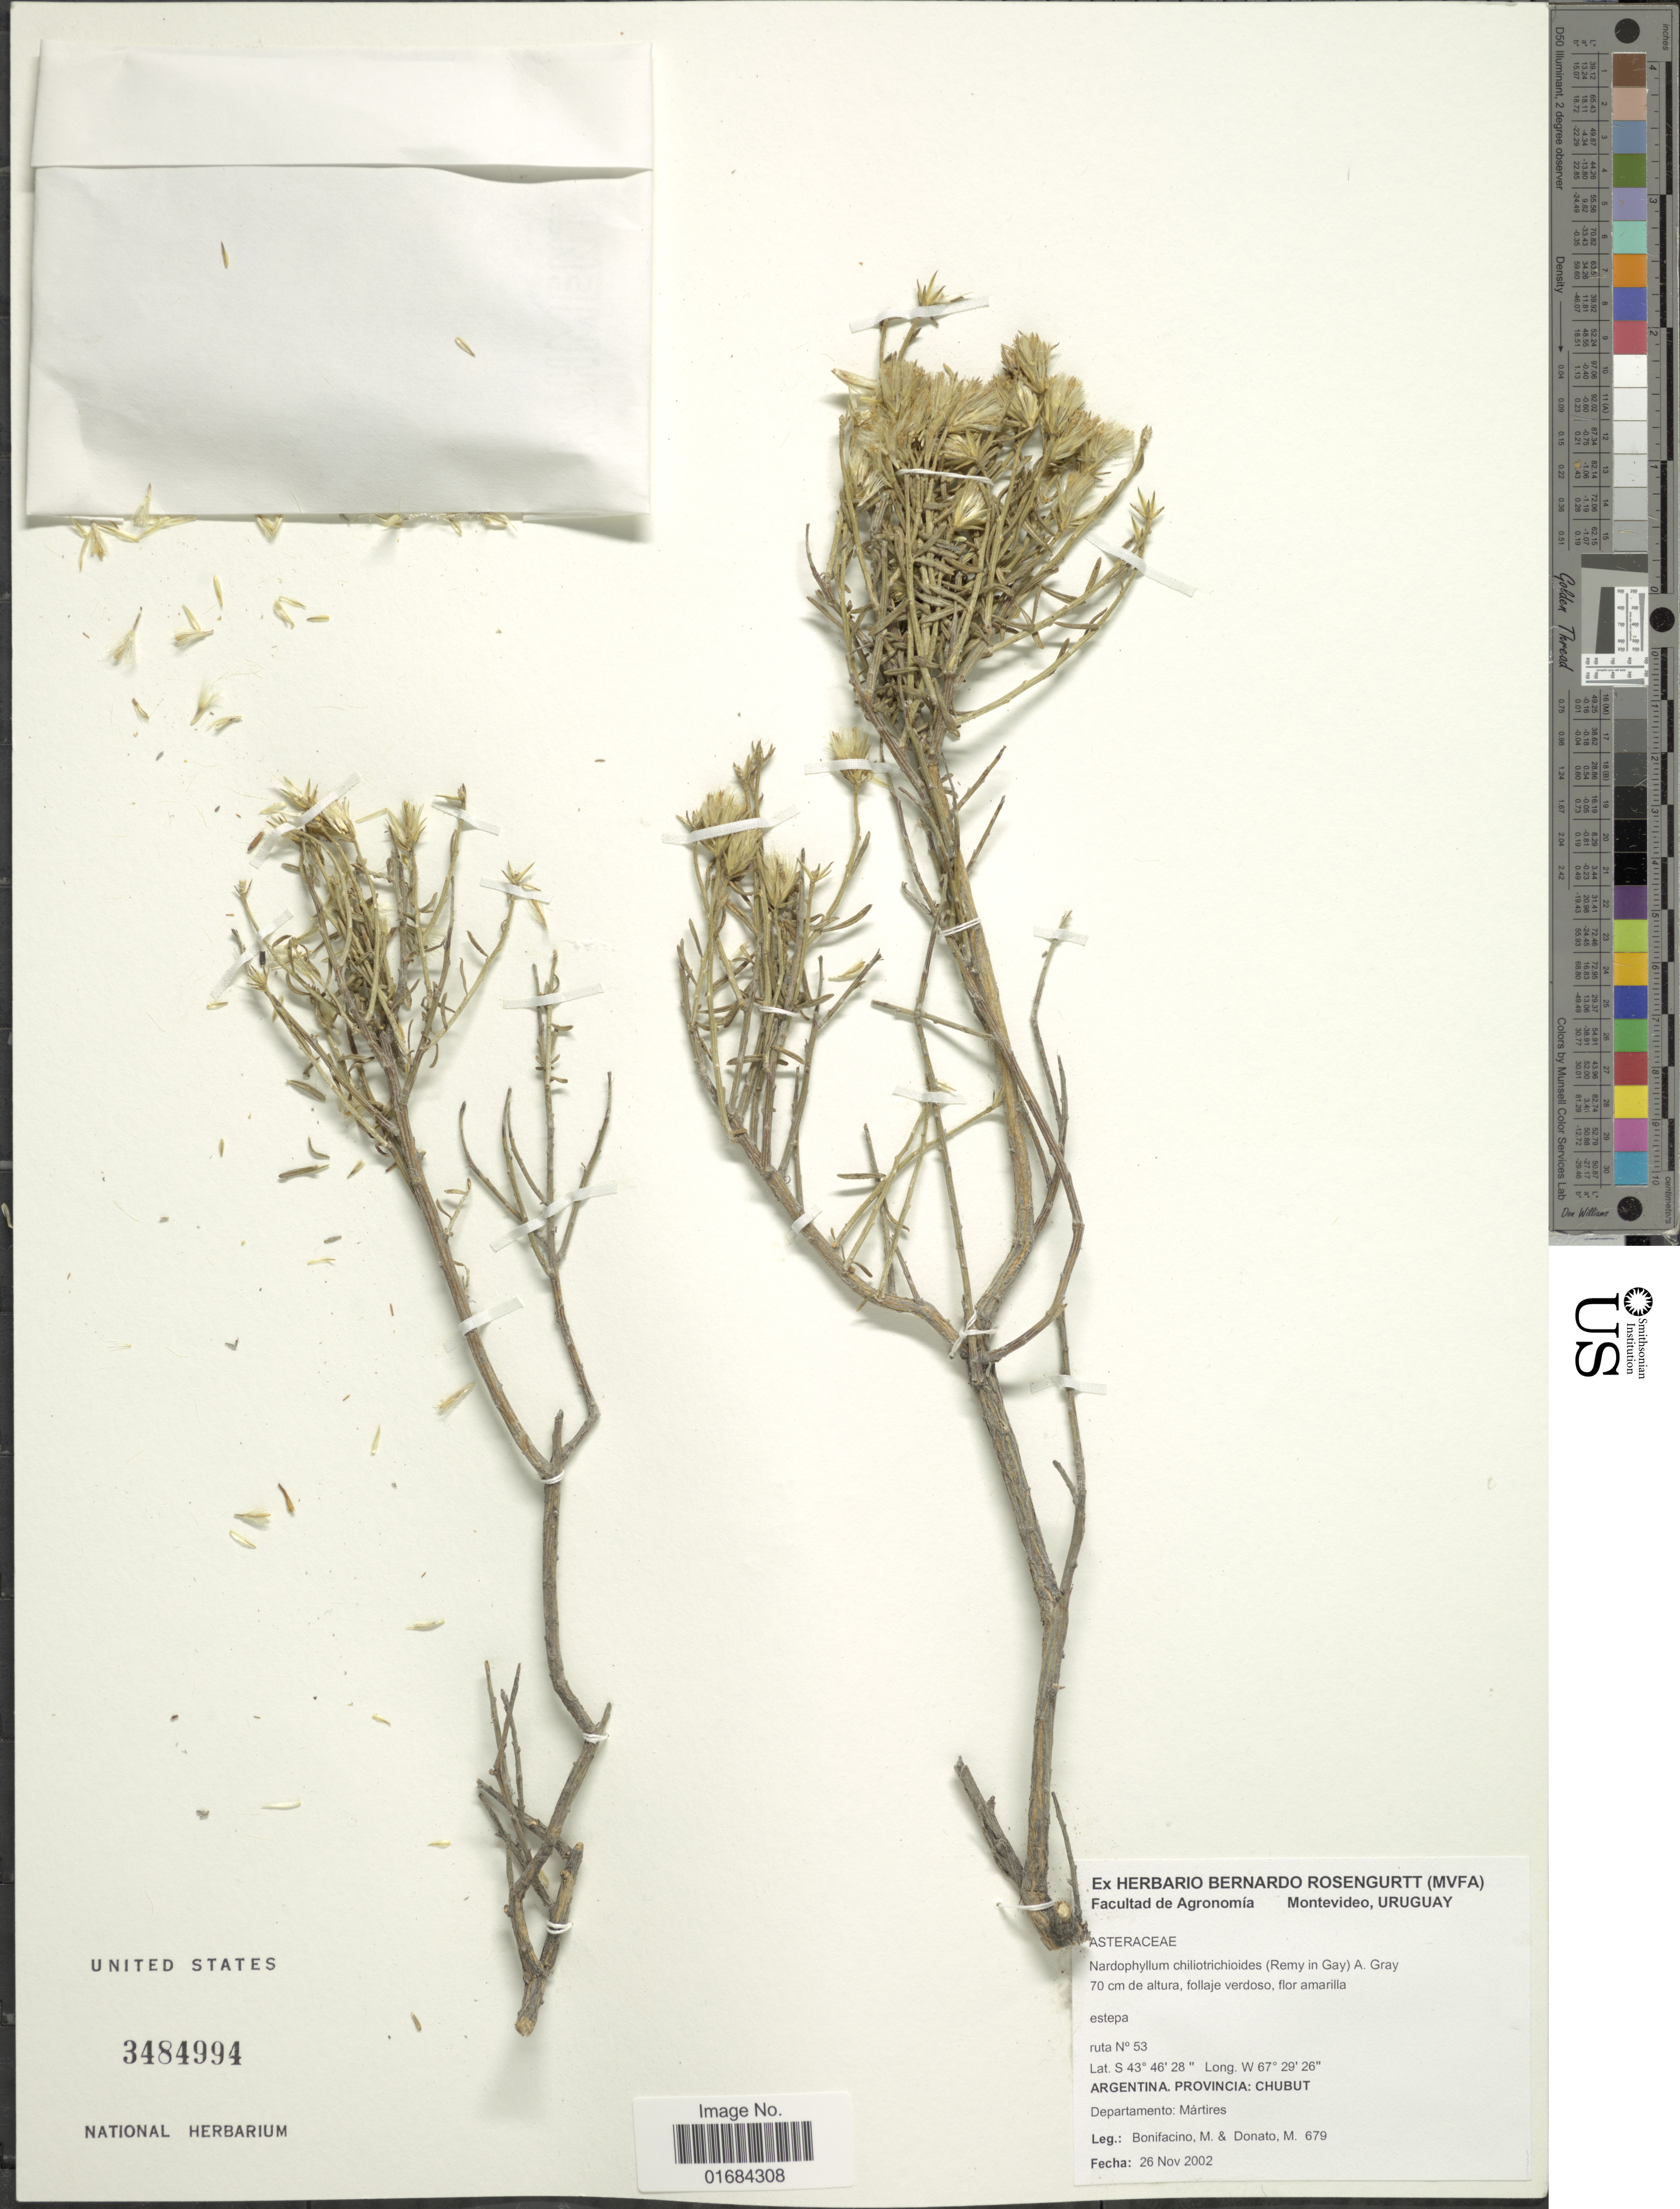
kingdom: Plantae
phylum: Tracheophyta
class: Magnoliopsida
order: Asterales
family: Asteraceae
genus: Ocyroe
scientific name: Ocyroe armata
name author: (Wedd.) Bonif.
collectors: M. Bonifacino & M. Donato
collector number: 0679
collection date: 2002-11-26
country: Argentina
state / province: Chubut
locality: Ruta no 53, Departamento: Martires.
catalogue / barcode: US 3484994